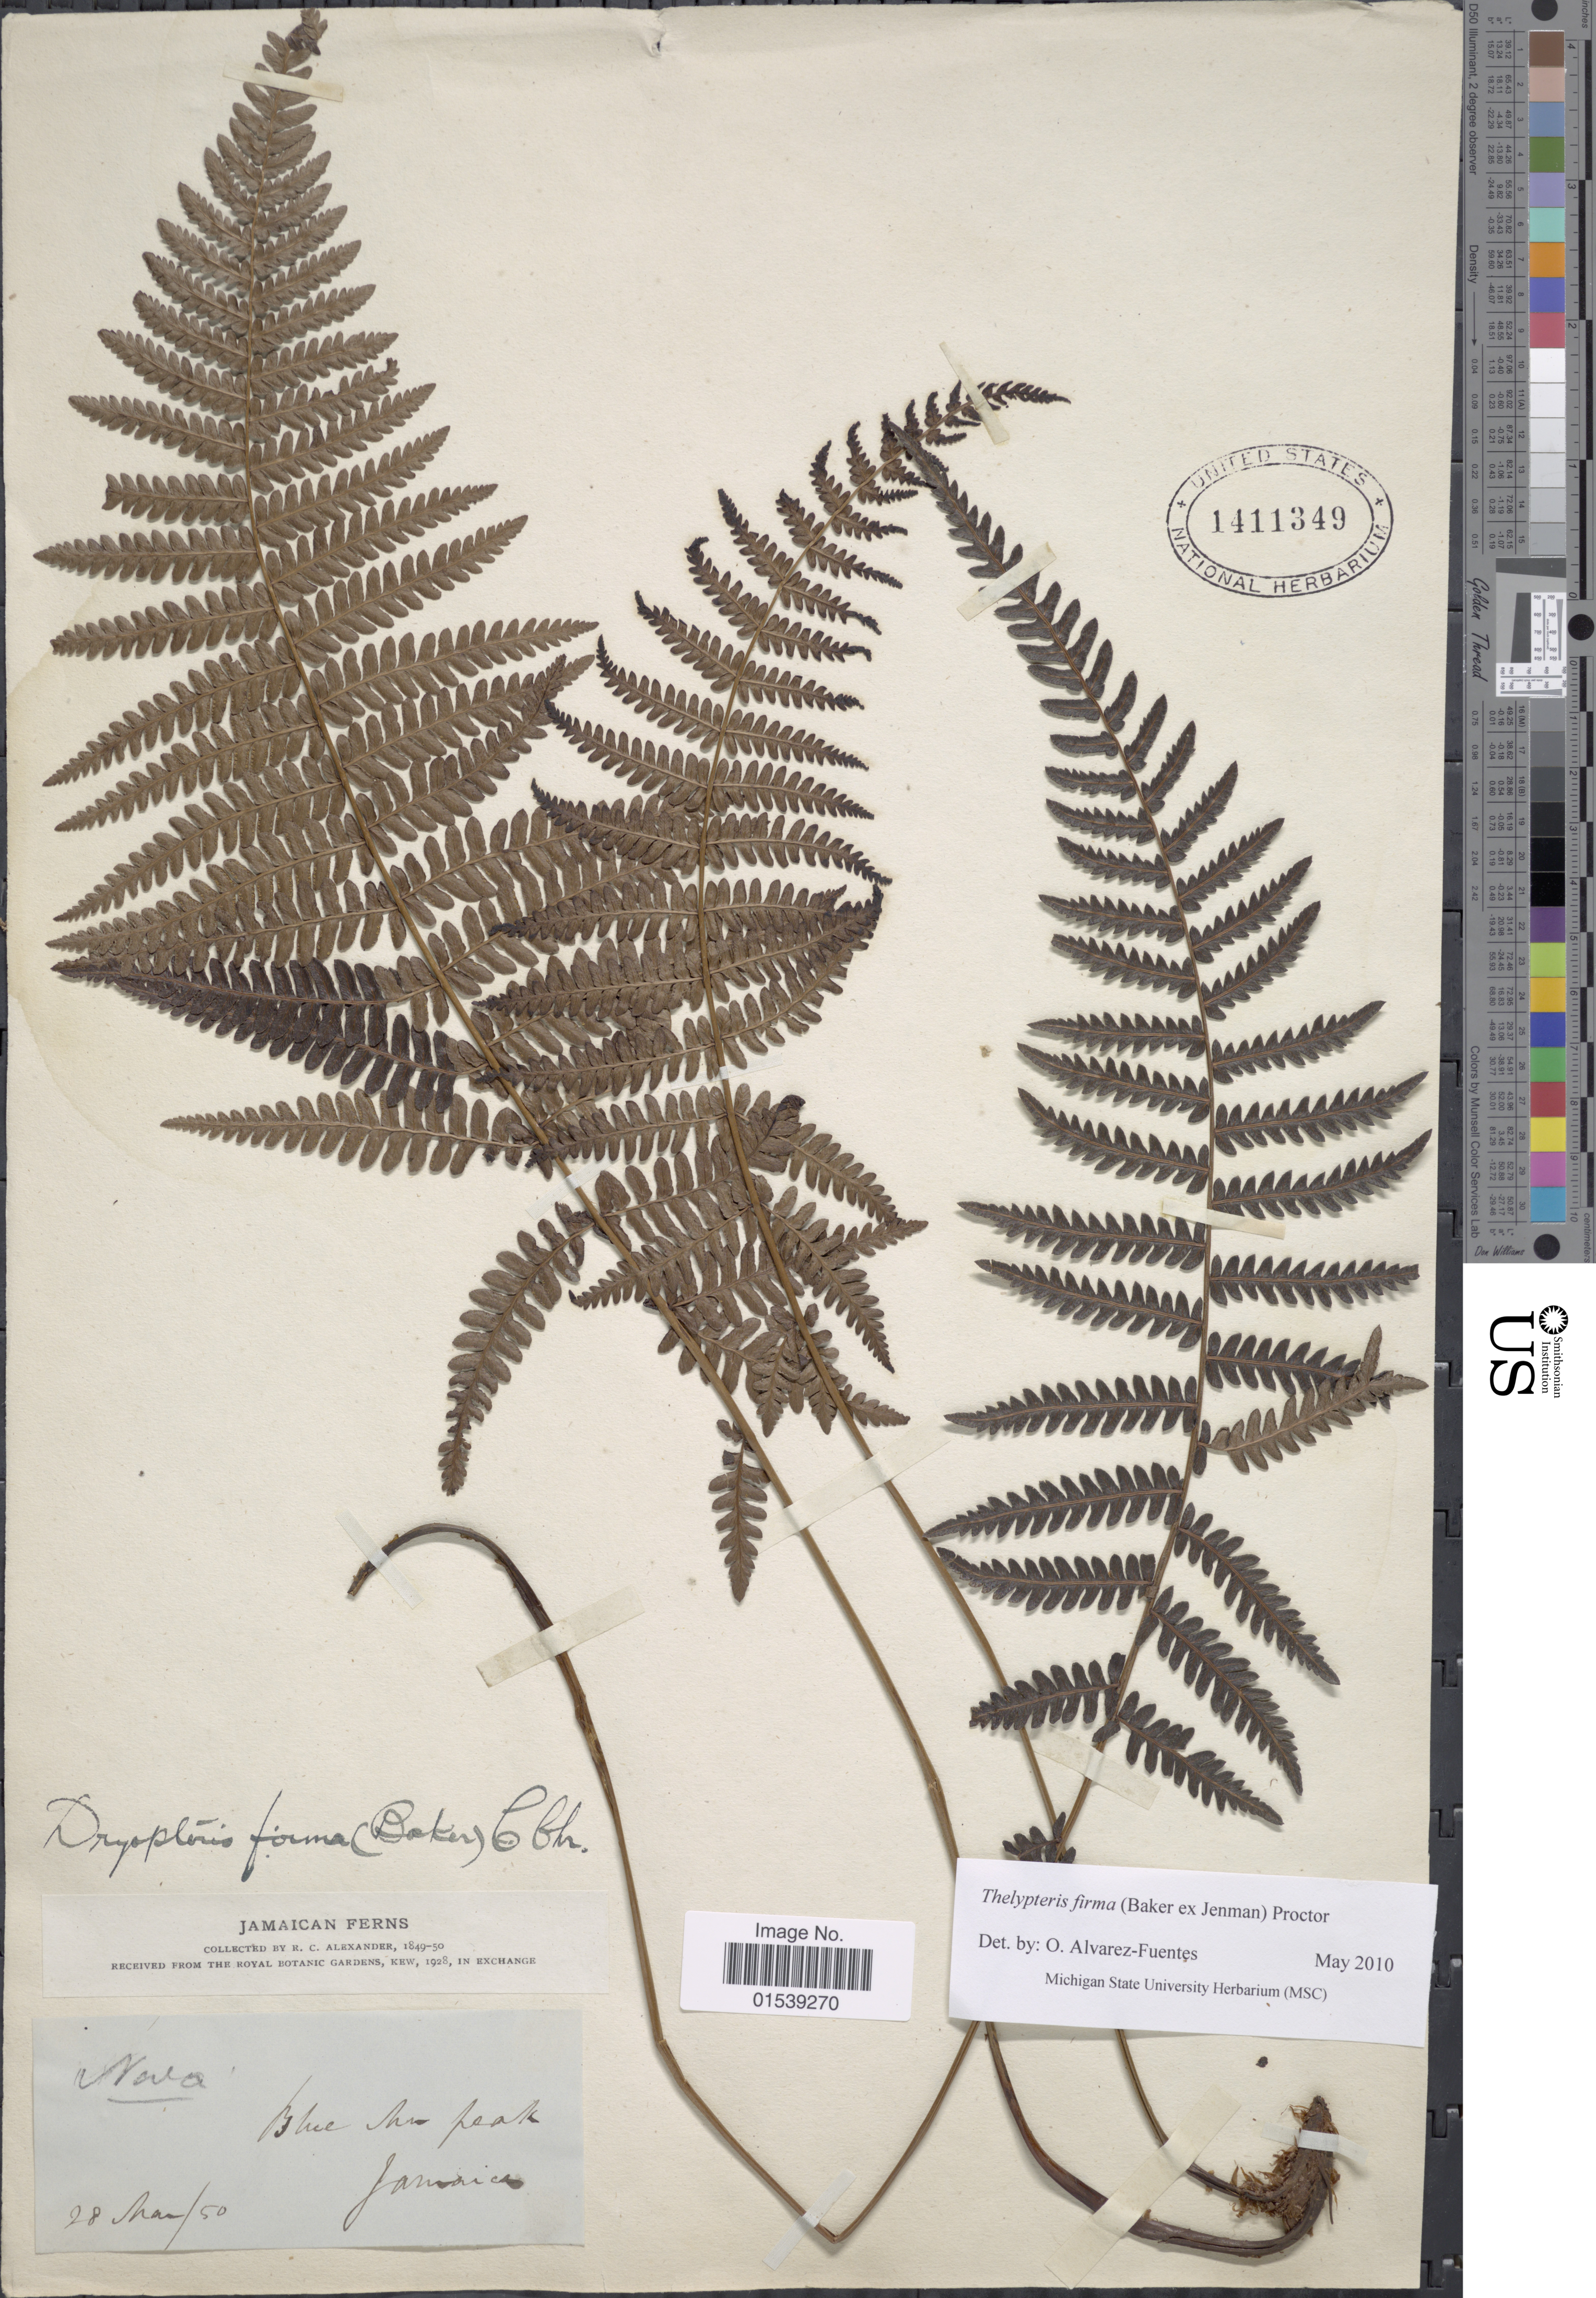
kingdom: Plantae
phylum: Tracheophyta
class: Polypodiopsida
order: Polypodiales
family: Thelypteridaceae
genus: Amauropelta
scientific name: Amauropelta firma (Baker) comb. nov., ined. 2015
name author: (Baker)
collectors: R. C. Alexander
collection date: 1850-05-28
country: Jamaica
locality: Blue Mt. Peak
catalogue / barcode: US 1411349